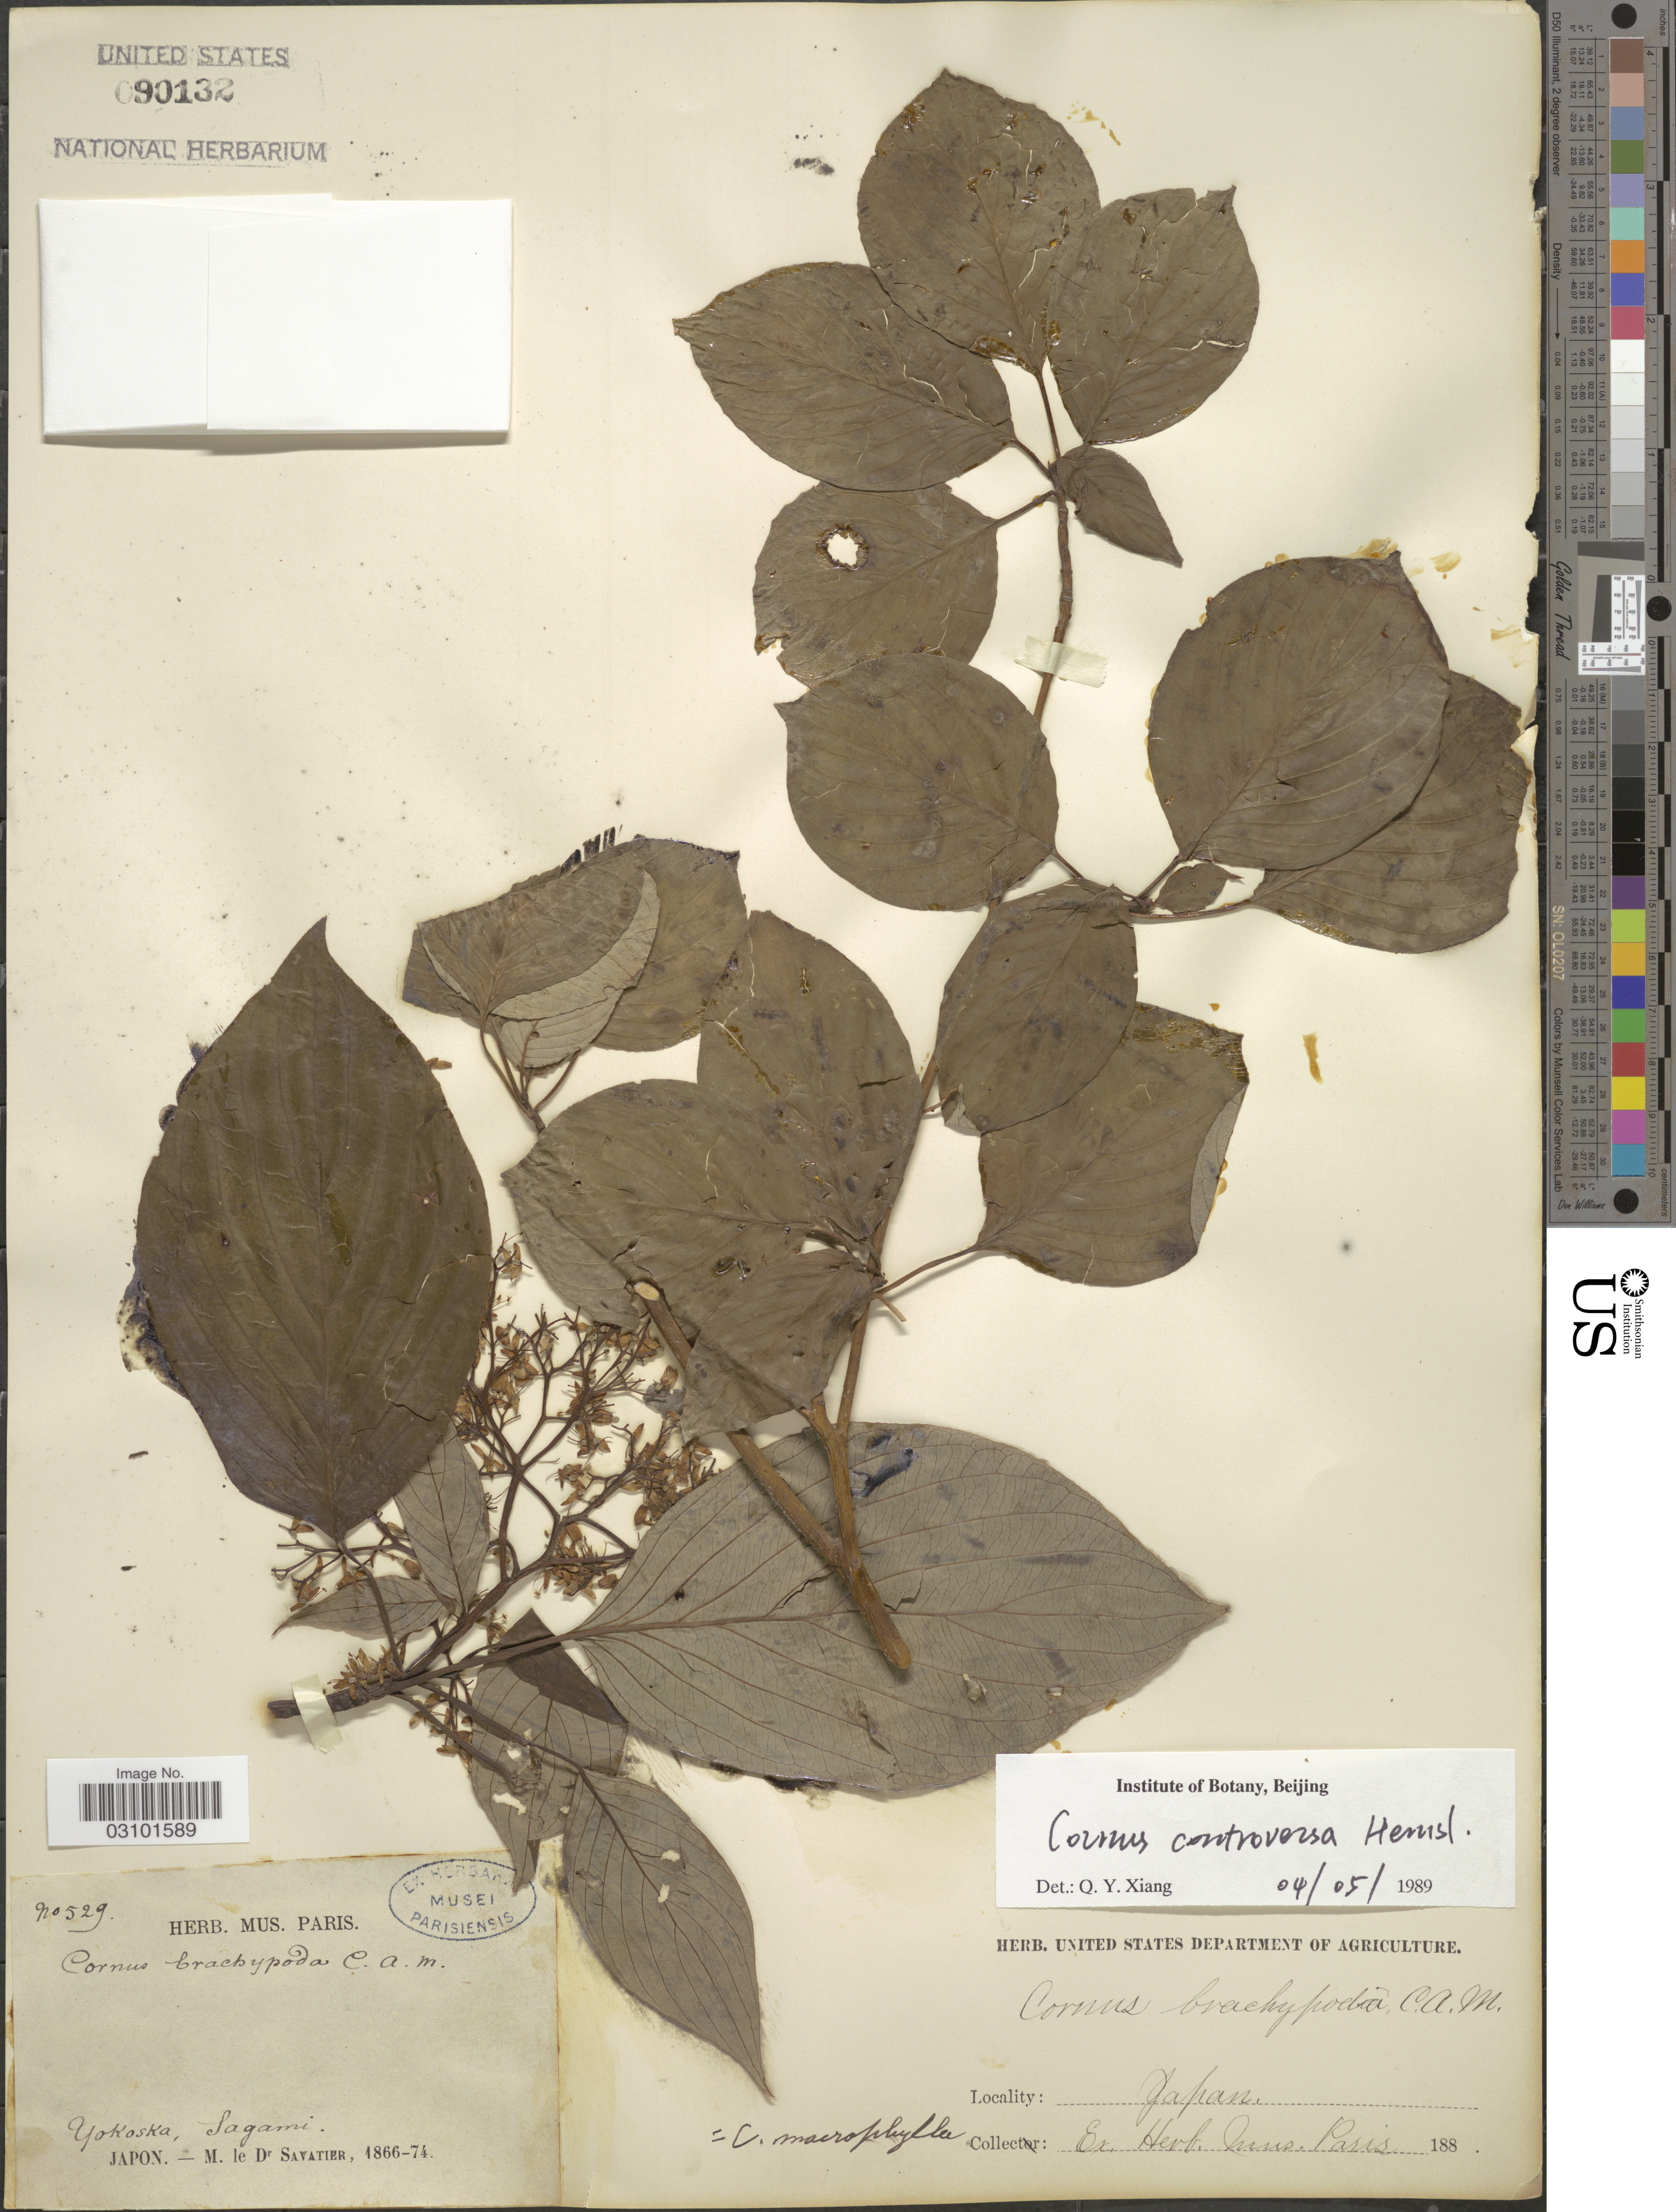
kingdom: Plantae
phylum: Tracheophyta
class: Magnoliopsida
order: Cornales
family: Cornaceae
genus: Cornus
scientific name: Cornus controversa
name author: Hemsl.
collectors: Savatier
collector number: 529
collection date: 1866/1874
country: Japan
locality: Yokosaka, Sagami.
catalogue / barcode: US 90132